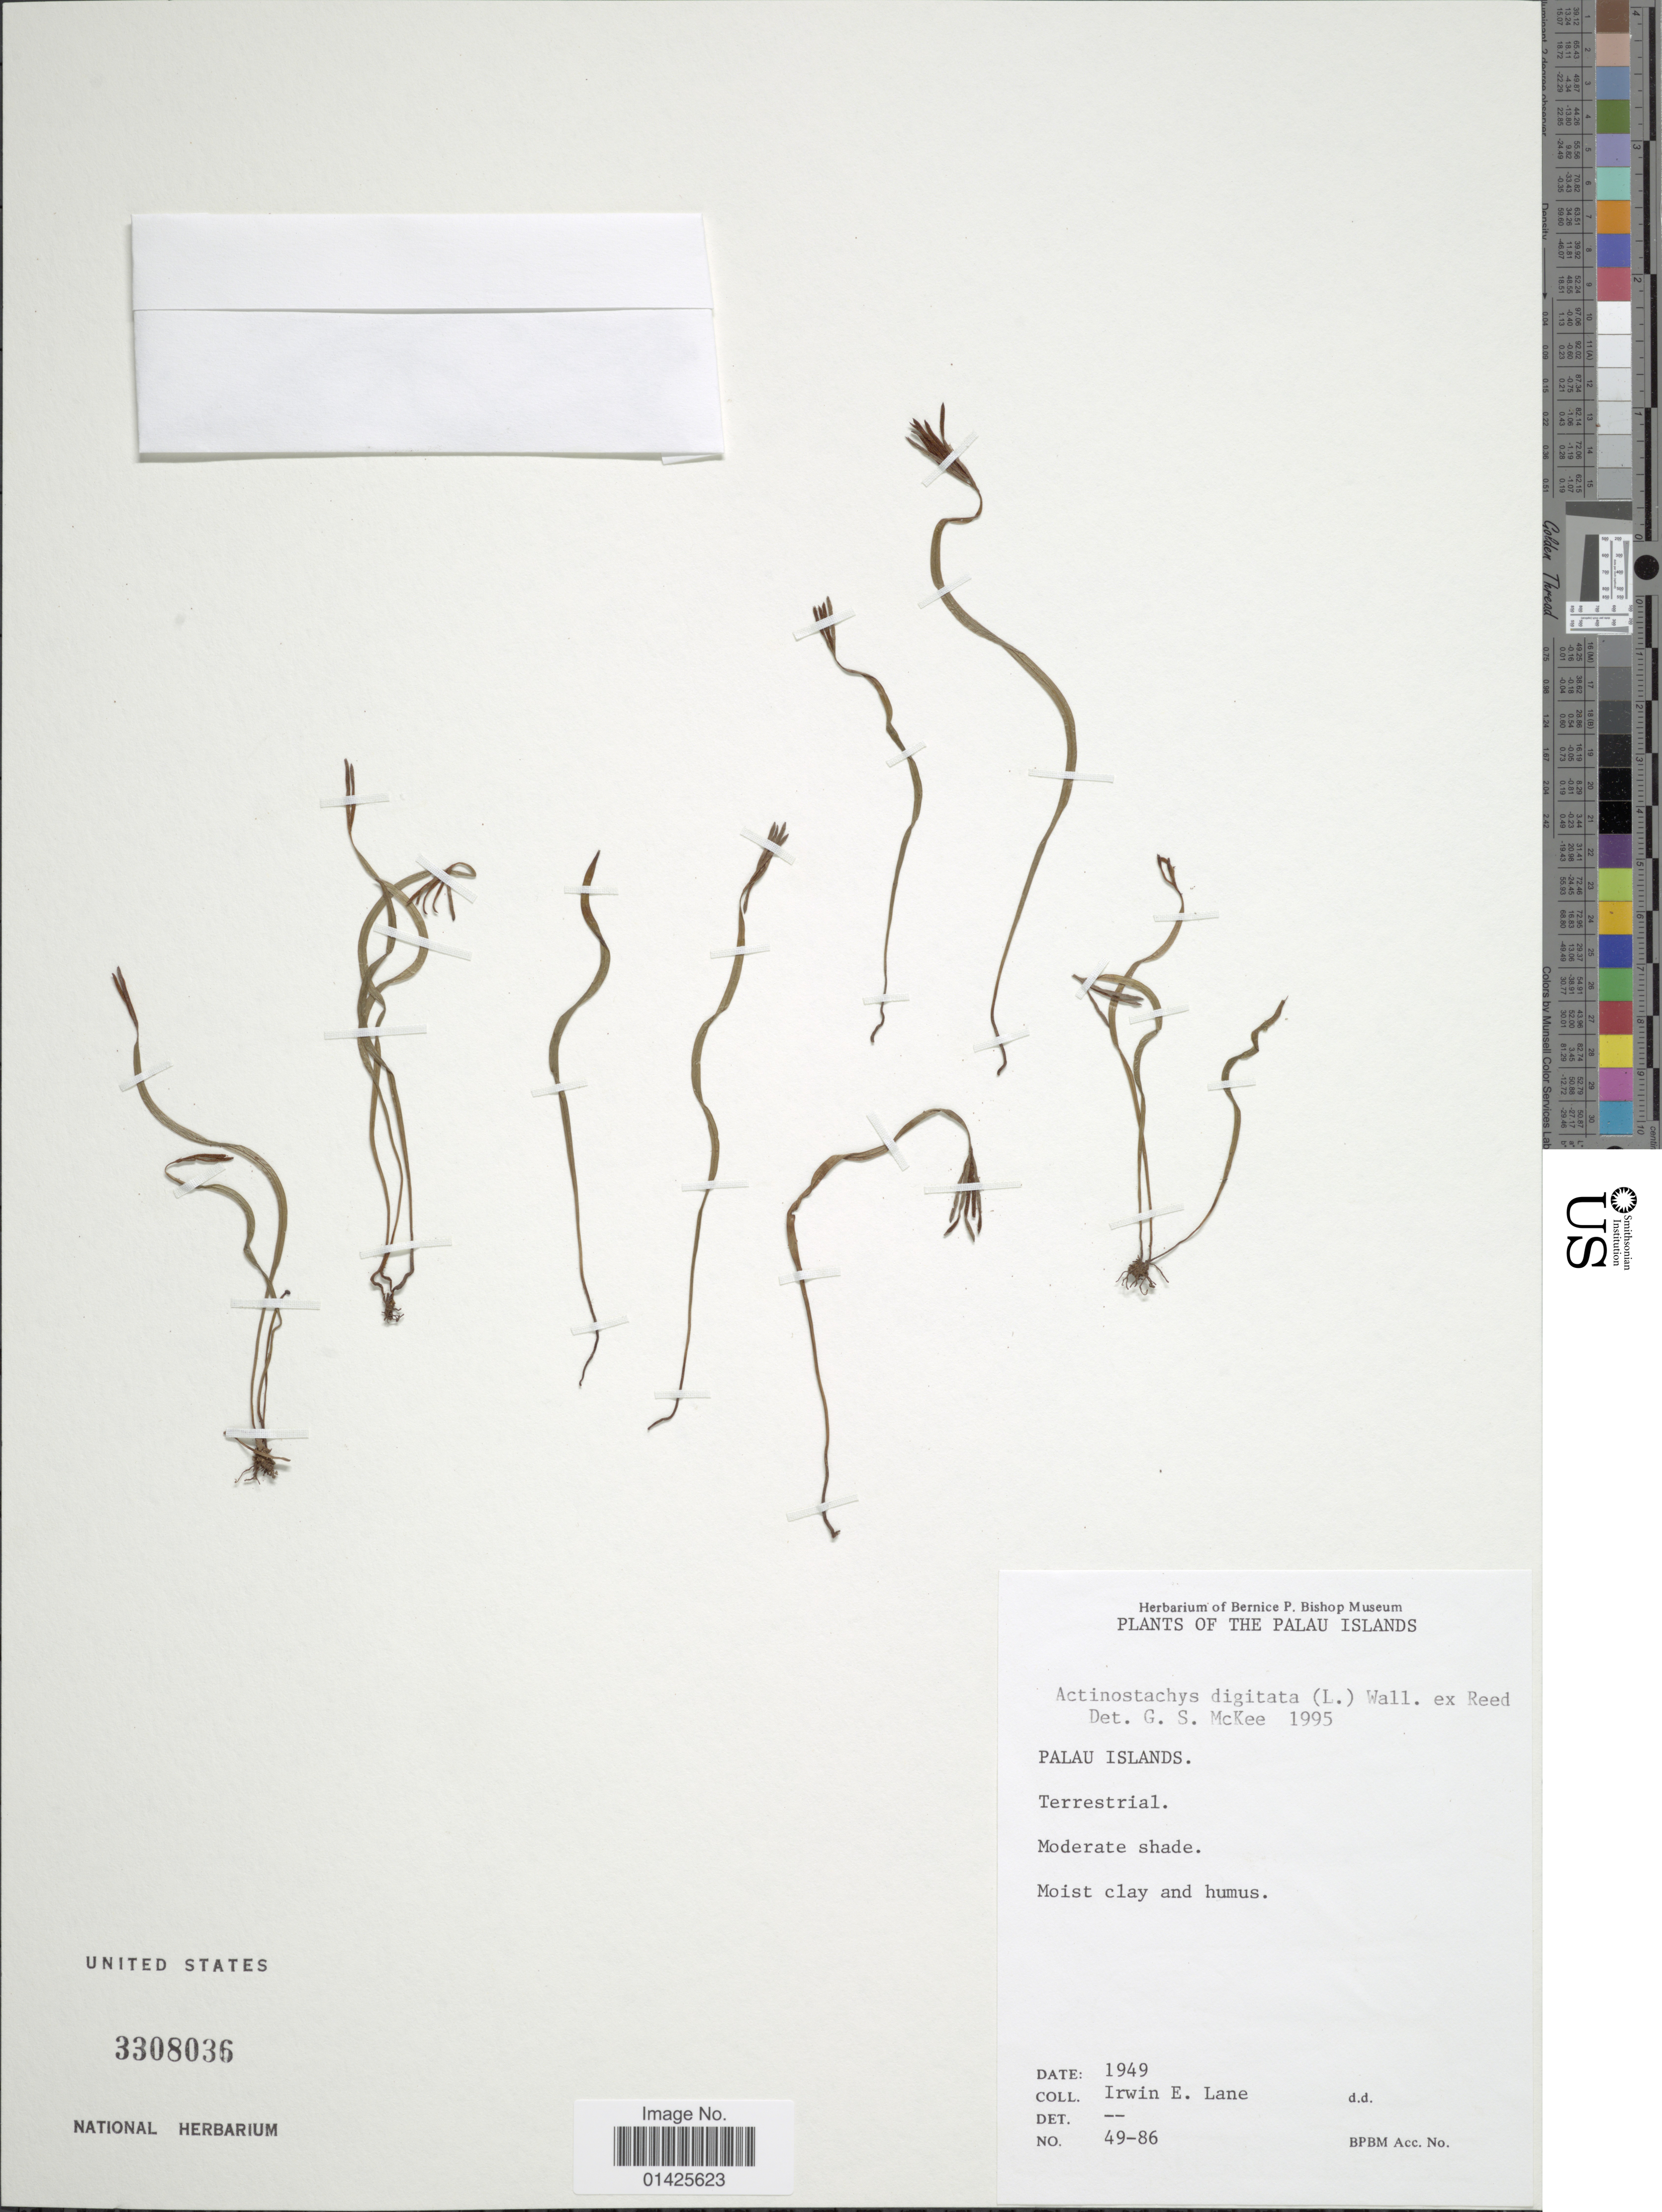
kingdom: Plantae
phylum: Tracheophyta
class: Polypodiopsida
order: Schizaeales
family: Schizaeaceae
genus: Actinostachys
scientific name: Actinostachys digitata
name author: (L.) Wall.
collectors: I. Lane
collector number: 49-86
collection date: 1949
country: Palau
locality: Palau Island, Terrestrial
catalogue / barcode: US 3308036